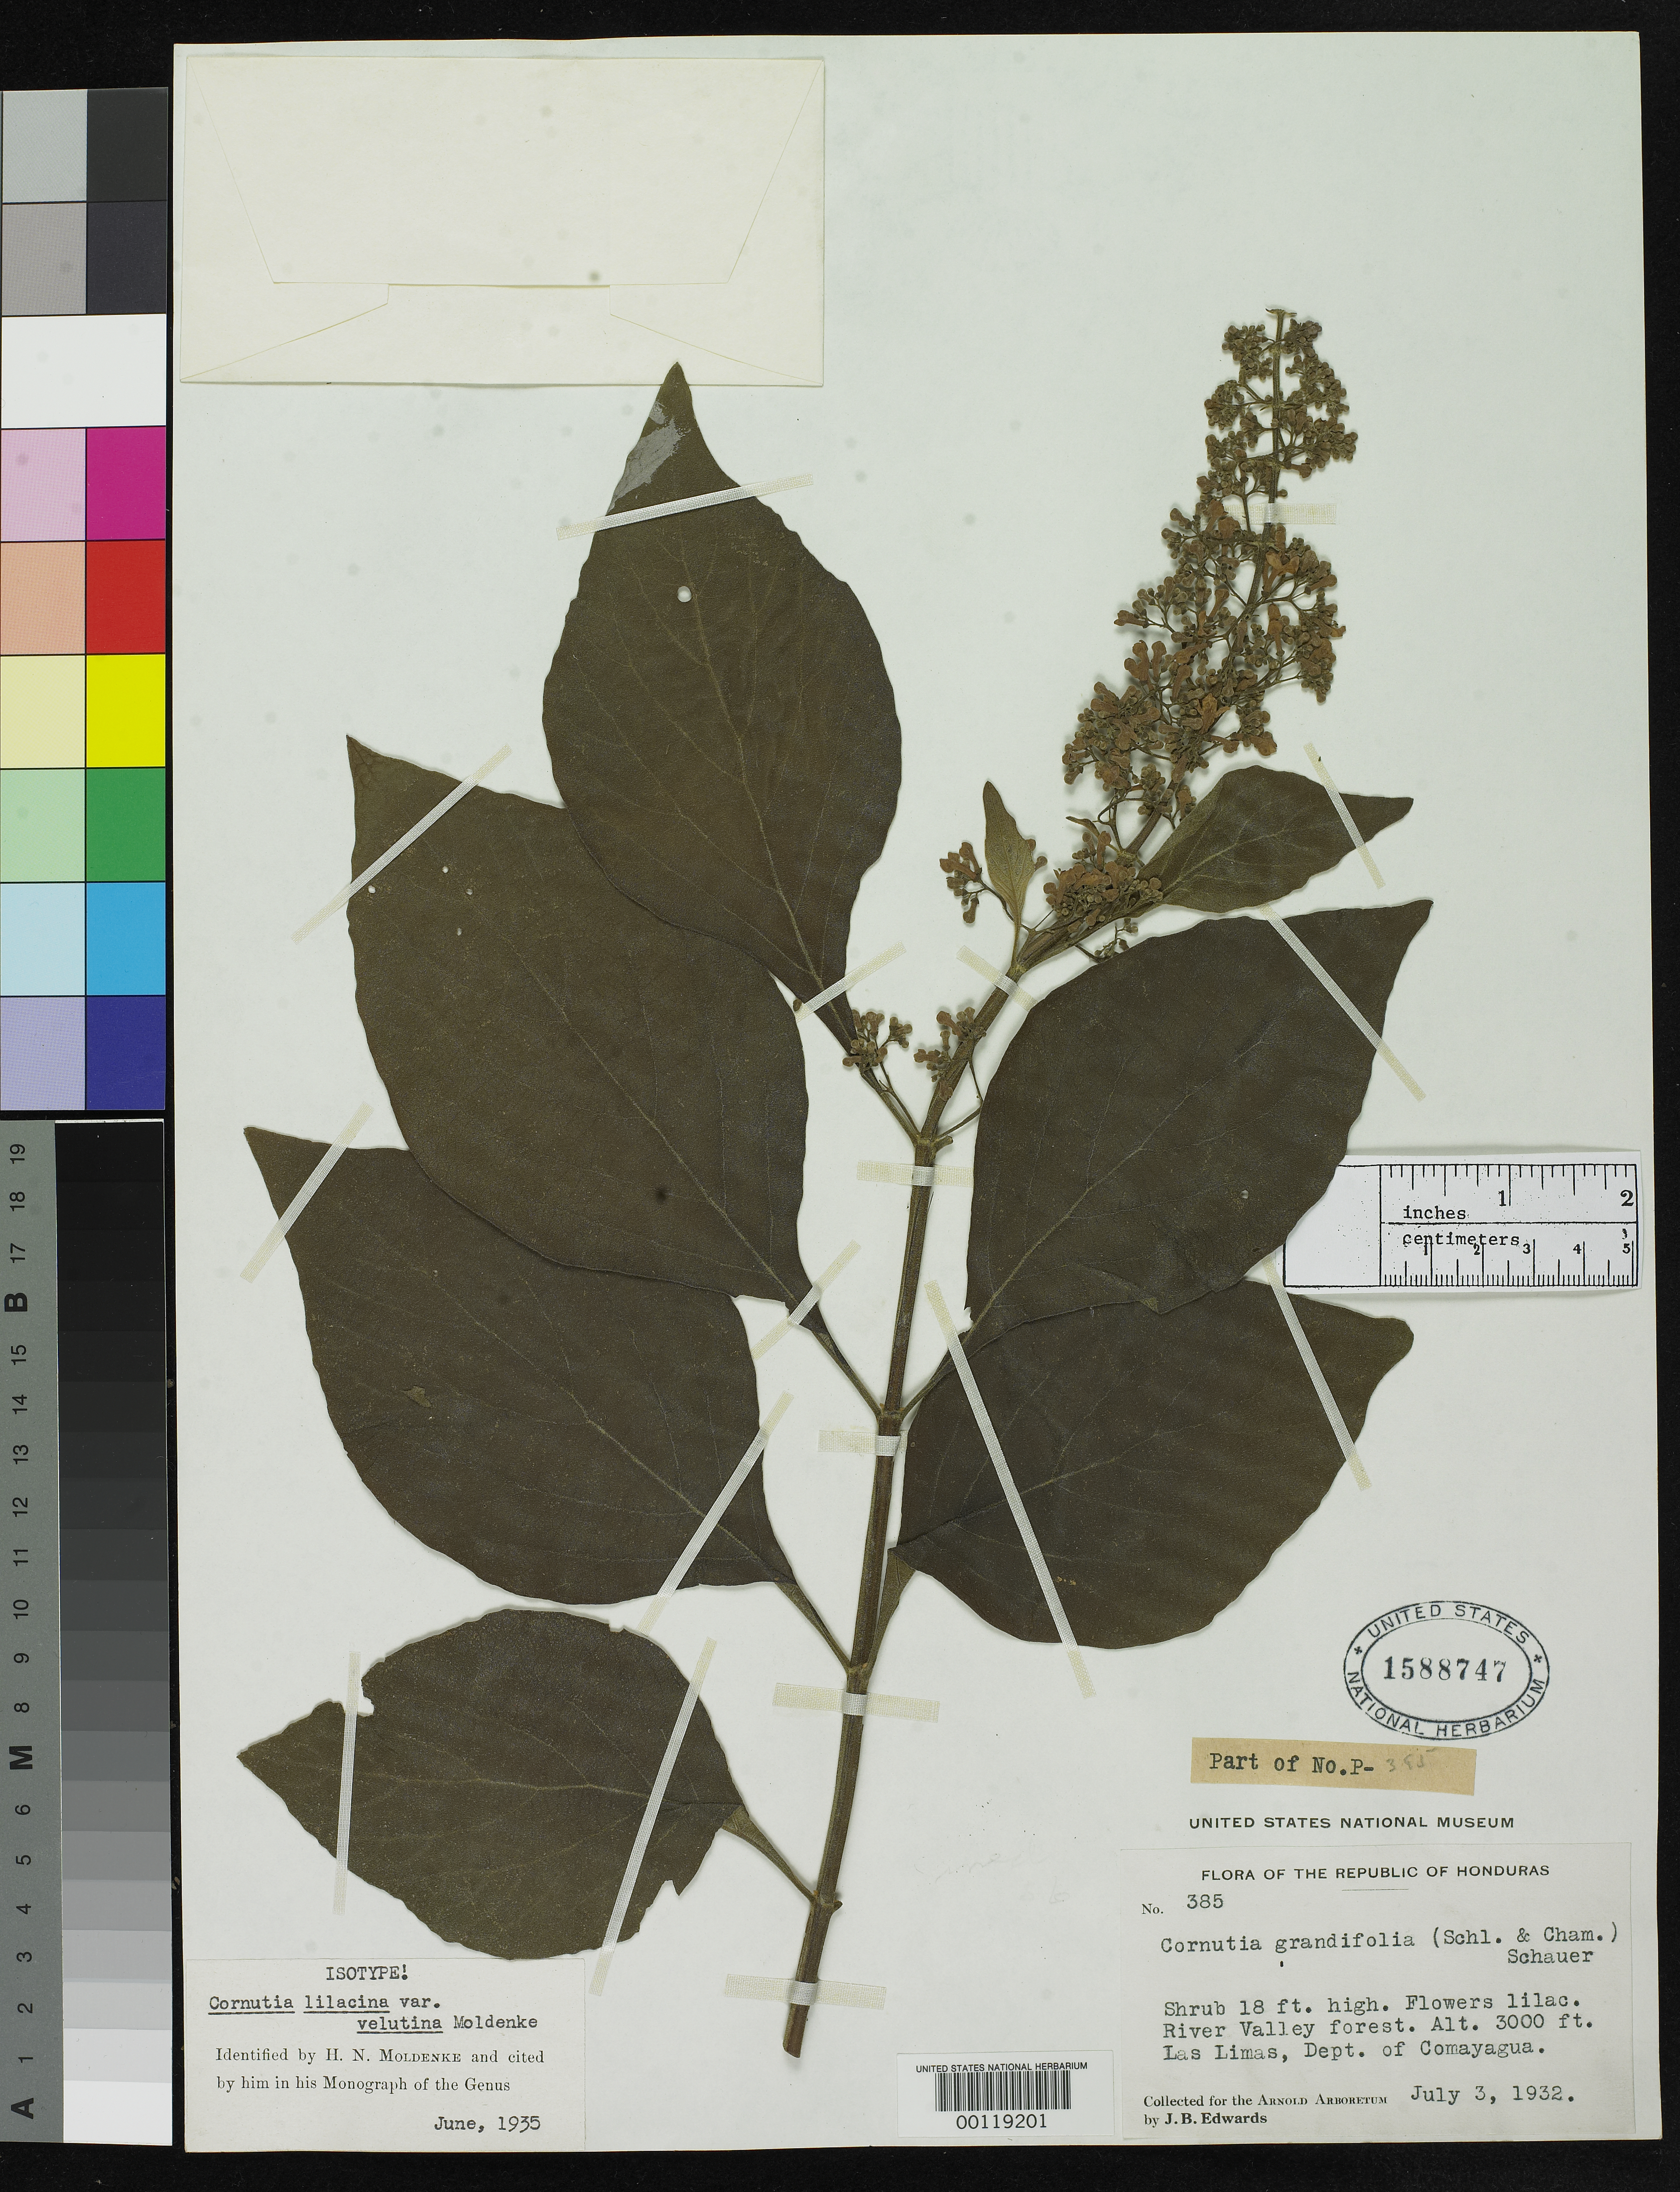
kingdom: Plantae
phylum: Tracheophyta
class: Magnoliopsida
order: Lamiales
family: Lamiaceae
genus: Cornutia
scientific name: Cornutia lilacina var. velutina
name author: Moldenke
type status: Isotype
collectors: J. B. Edwards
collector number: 385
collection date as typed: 03 Jul 1932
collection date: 1932-07-03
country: Honduras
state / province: Comayagua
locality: Las Limas.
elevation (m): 914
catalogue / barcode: US 1588747